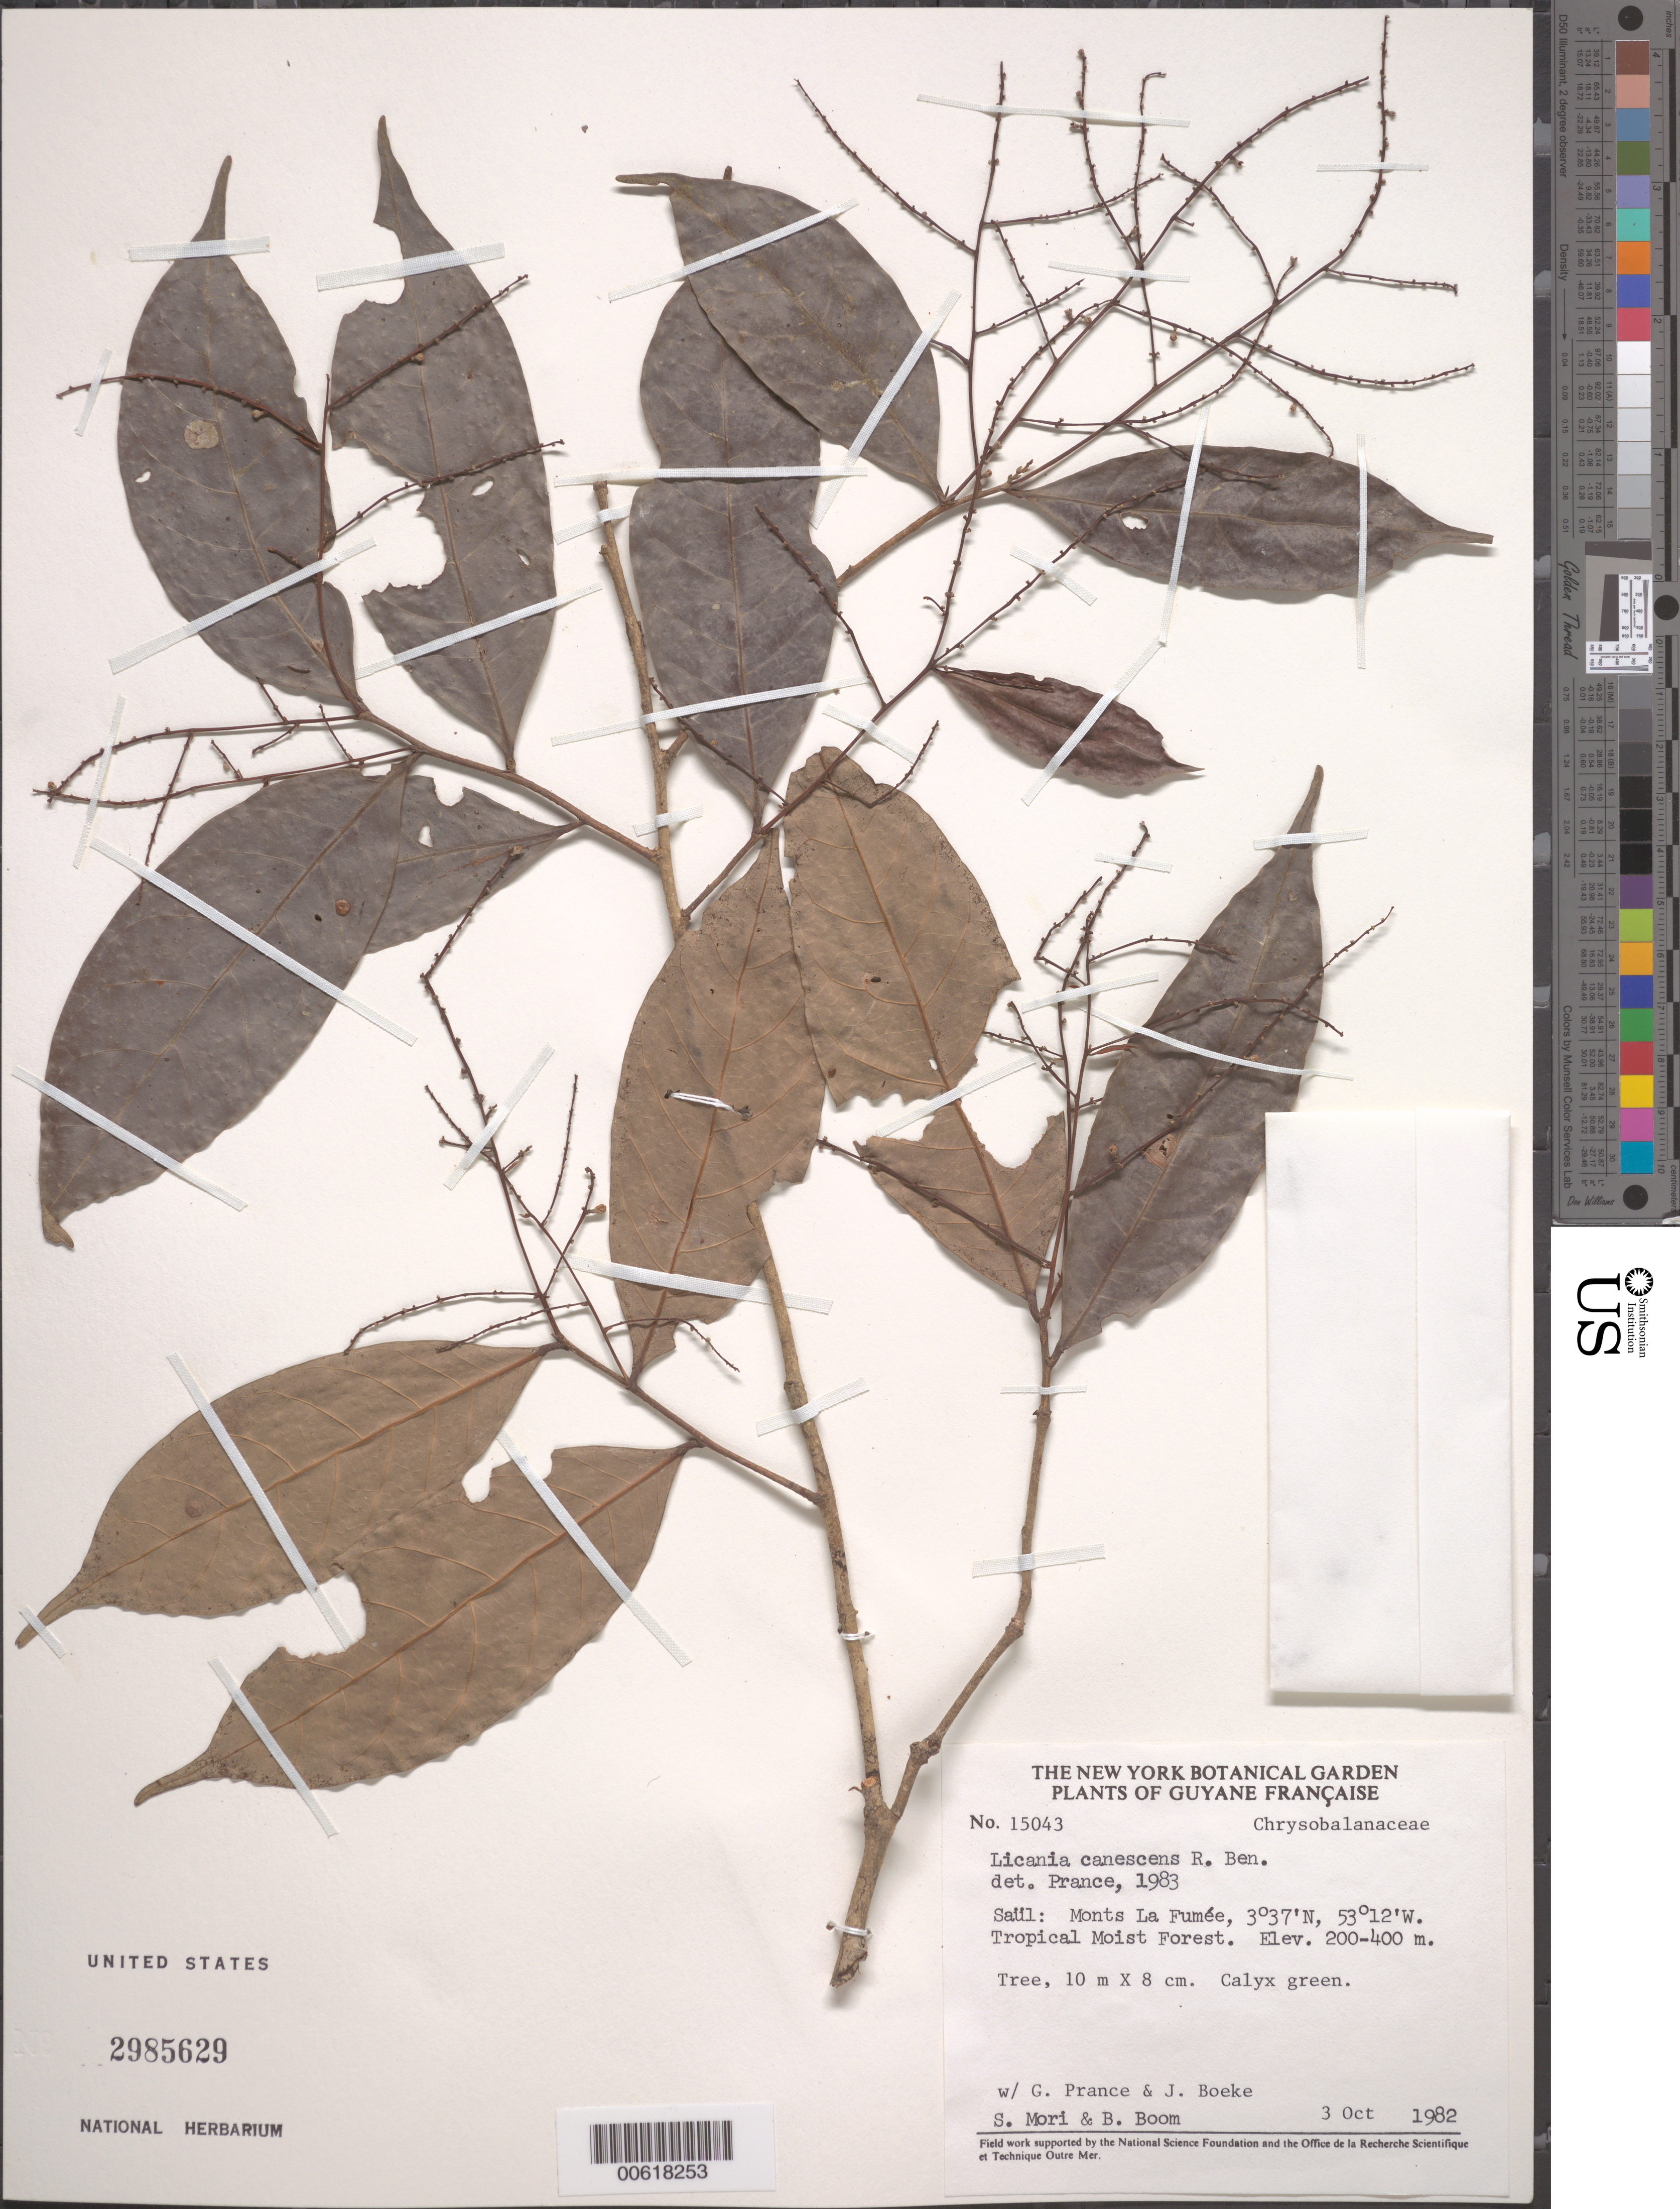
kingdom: Plantae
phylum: Tracheophyta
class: Magnoliopsida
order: Malpighiales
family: Chrysobalanaceae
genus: Licania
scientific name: Licania canescens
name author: Benoist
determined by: Prance, G. T.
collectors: S. Mori, B. M. Boom, G. T. Prance & J. D. Boeke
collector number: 15043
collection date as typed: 3-Oct-82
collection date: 1982-10-03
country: French Guiana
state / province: Saint-Laurent-du-Maroni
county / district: Saül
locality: Saül, Monts La Fumée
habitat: Tropical moist forest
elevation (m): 200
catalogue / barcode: US 2985629